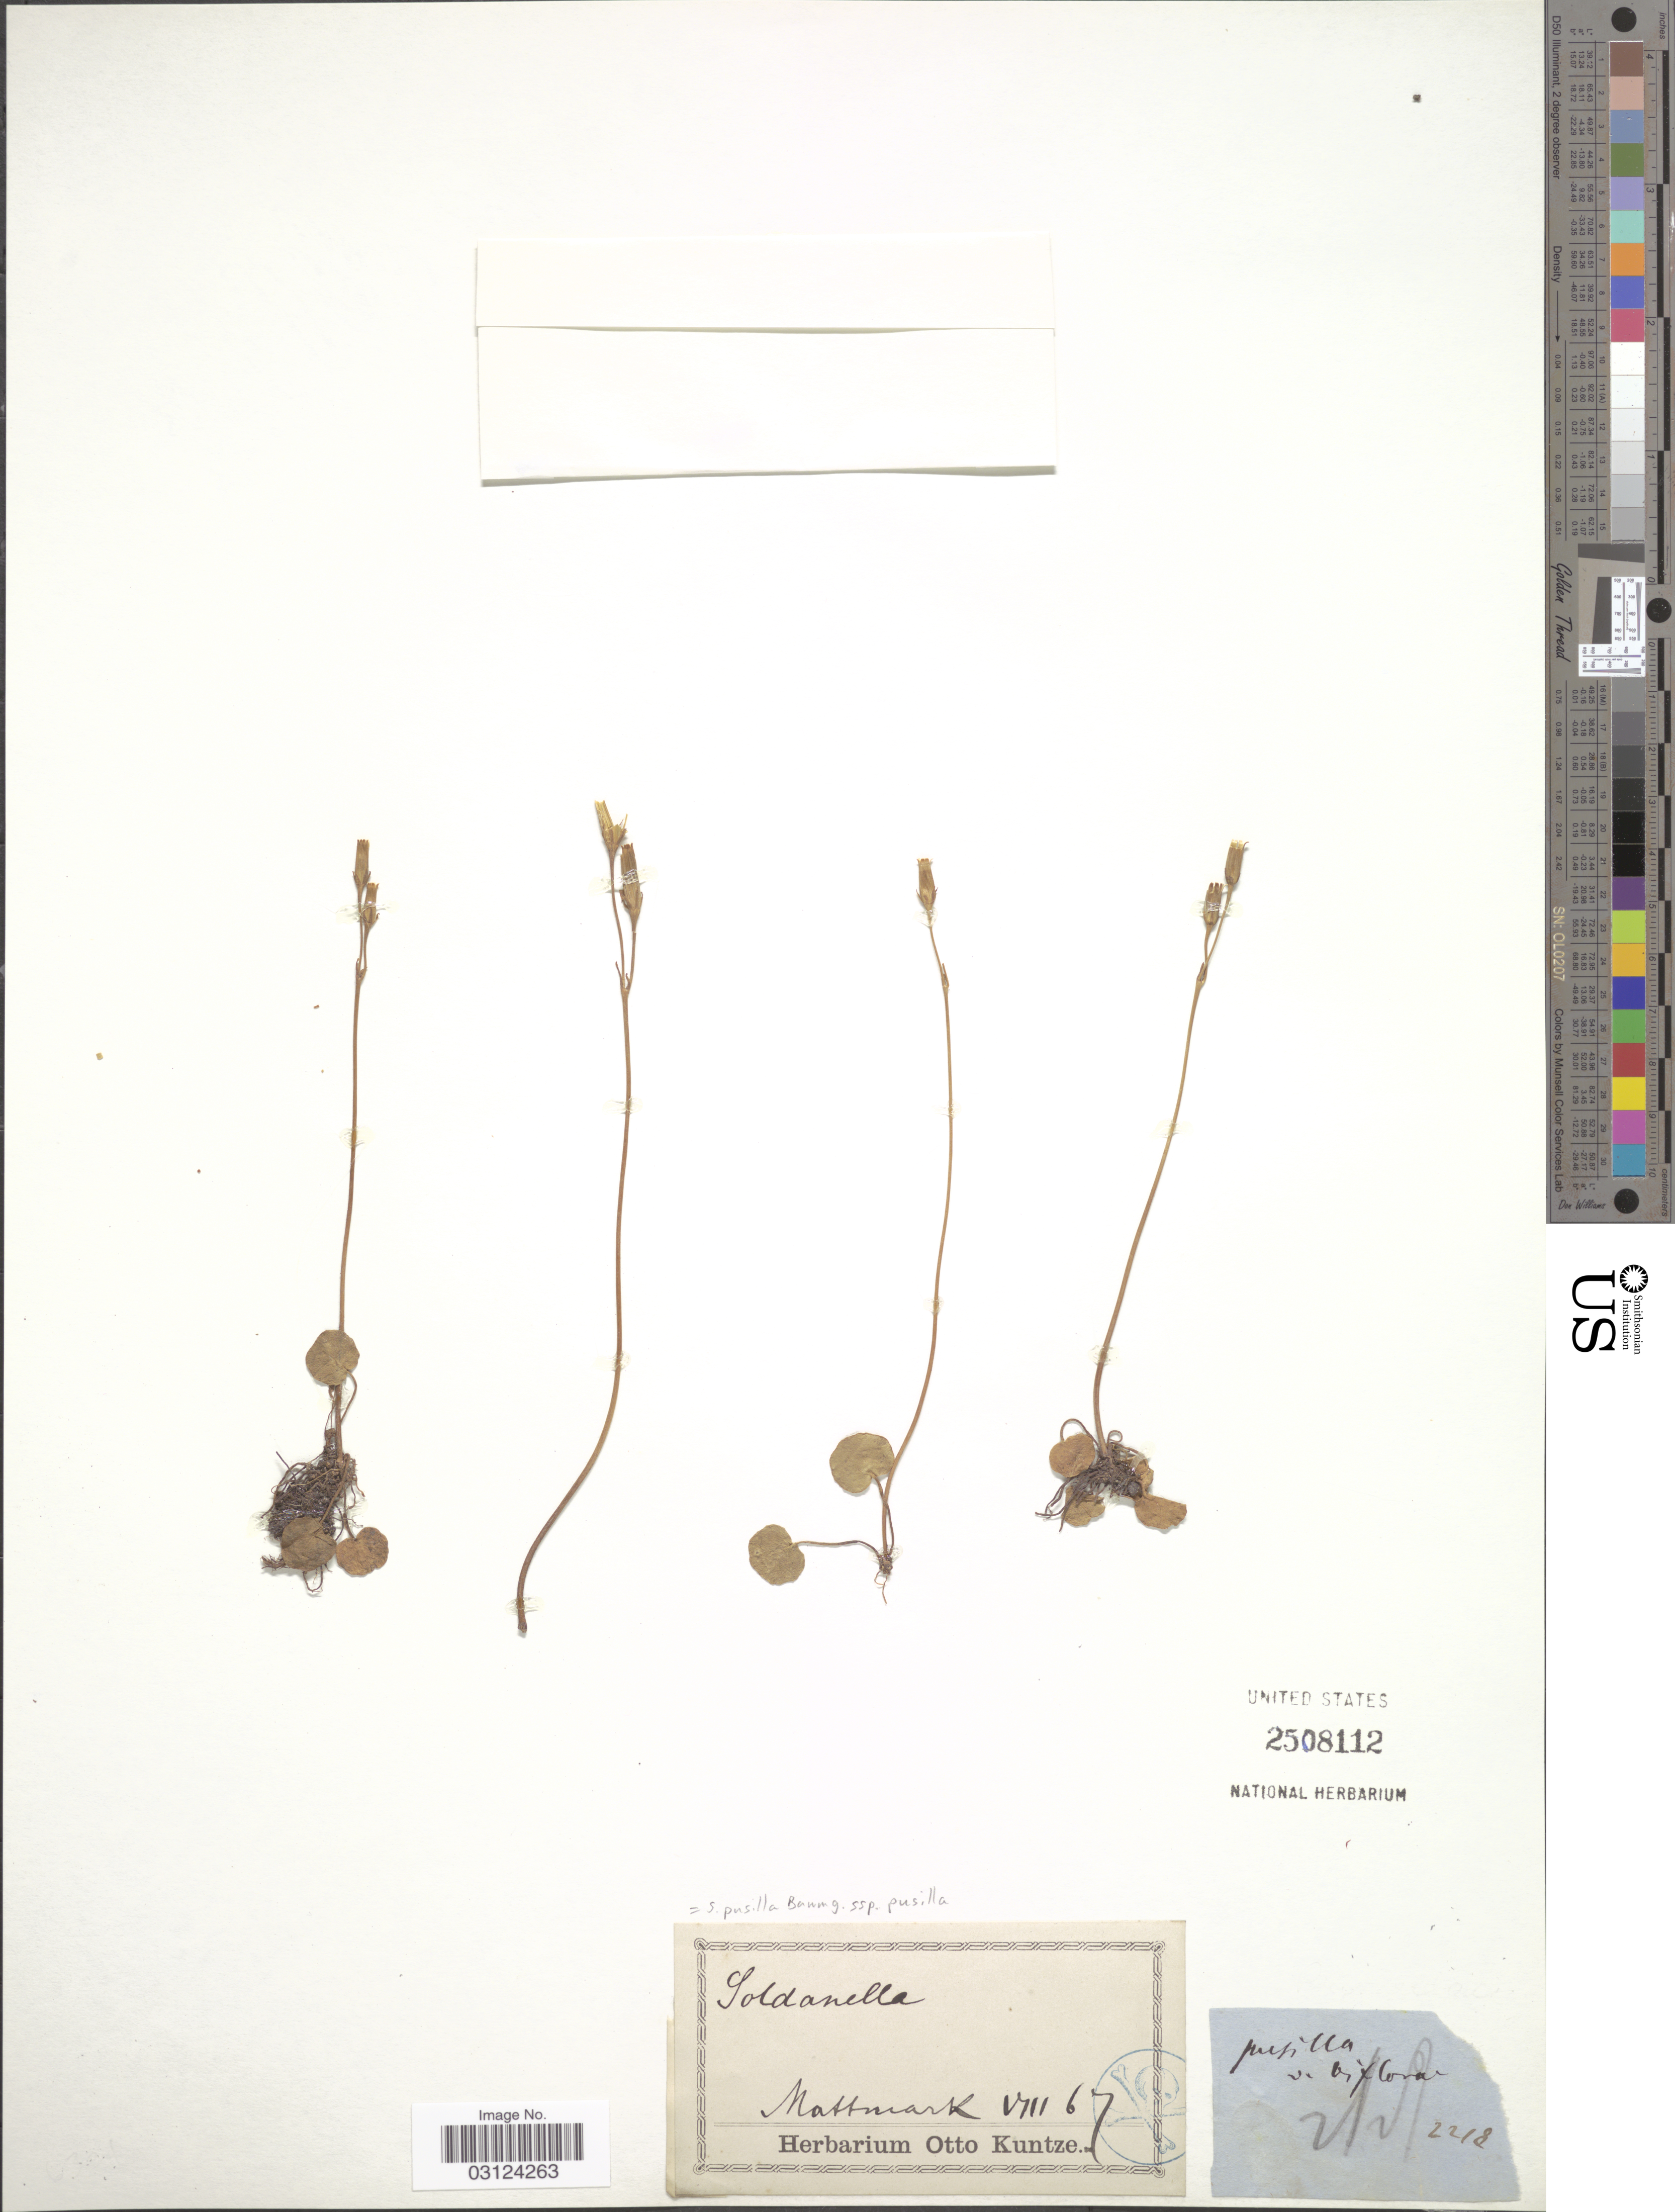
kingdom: Plantae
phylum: Tracheophyta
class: Magnoliopsida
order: Ericales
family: Primulaceae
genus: Soldanella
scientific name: Soldanella pusilla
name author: Baumg.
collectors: ex herb. Otto Kuntze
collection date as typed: Transcribed d/m/y: /8/67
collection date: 1867-08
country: Switzerland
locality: Mattmark.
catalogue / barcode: US 2508112